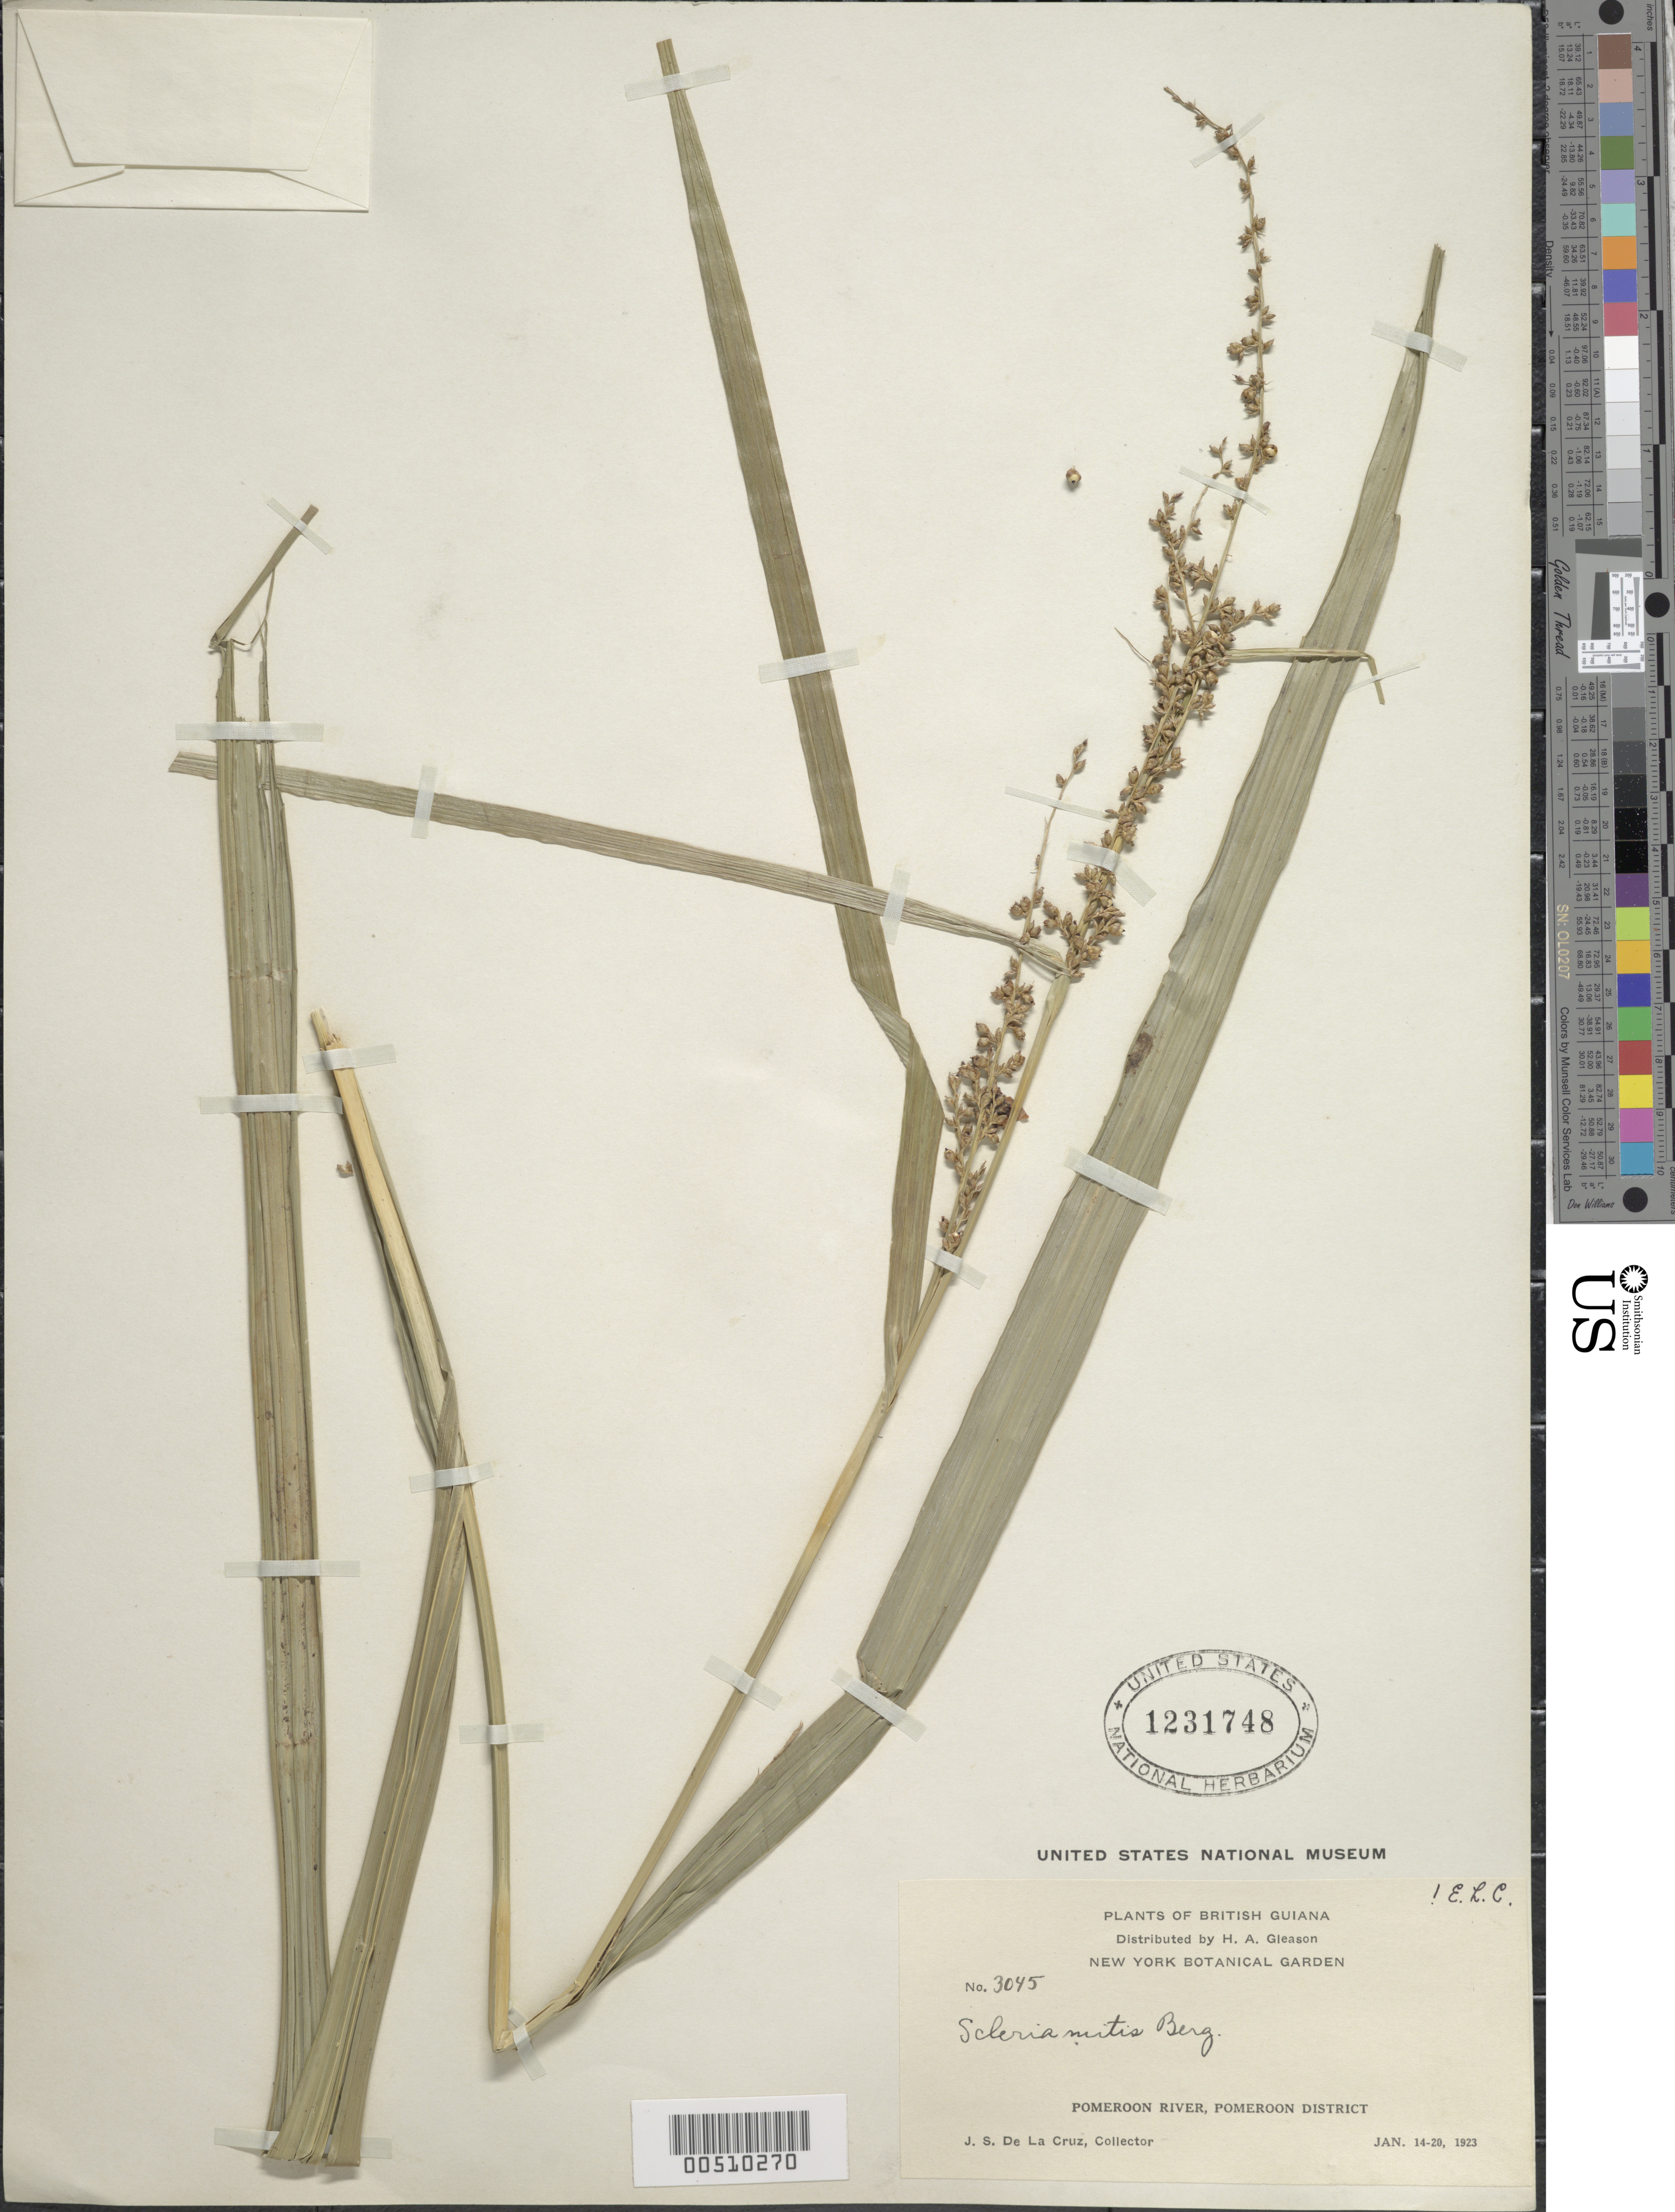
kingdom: Plantae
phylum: Tracheophyta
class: Liliopsida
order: Poales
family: Cyperaceae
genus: Scleria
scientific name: Scleria mitis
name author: P.J. Bergius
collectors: J. S. de la Cruz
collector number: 3045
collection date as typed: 14 Jan 1923 to 20 Jan 1923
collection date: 1923-01-14/1923-01-20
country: Guyana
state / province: Pomeroon-Supenaam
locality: Pomeroon River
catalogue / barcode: US 1231748